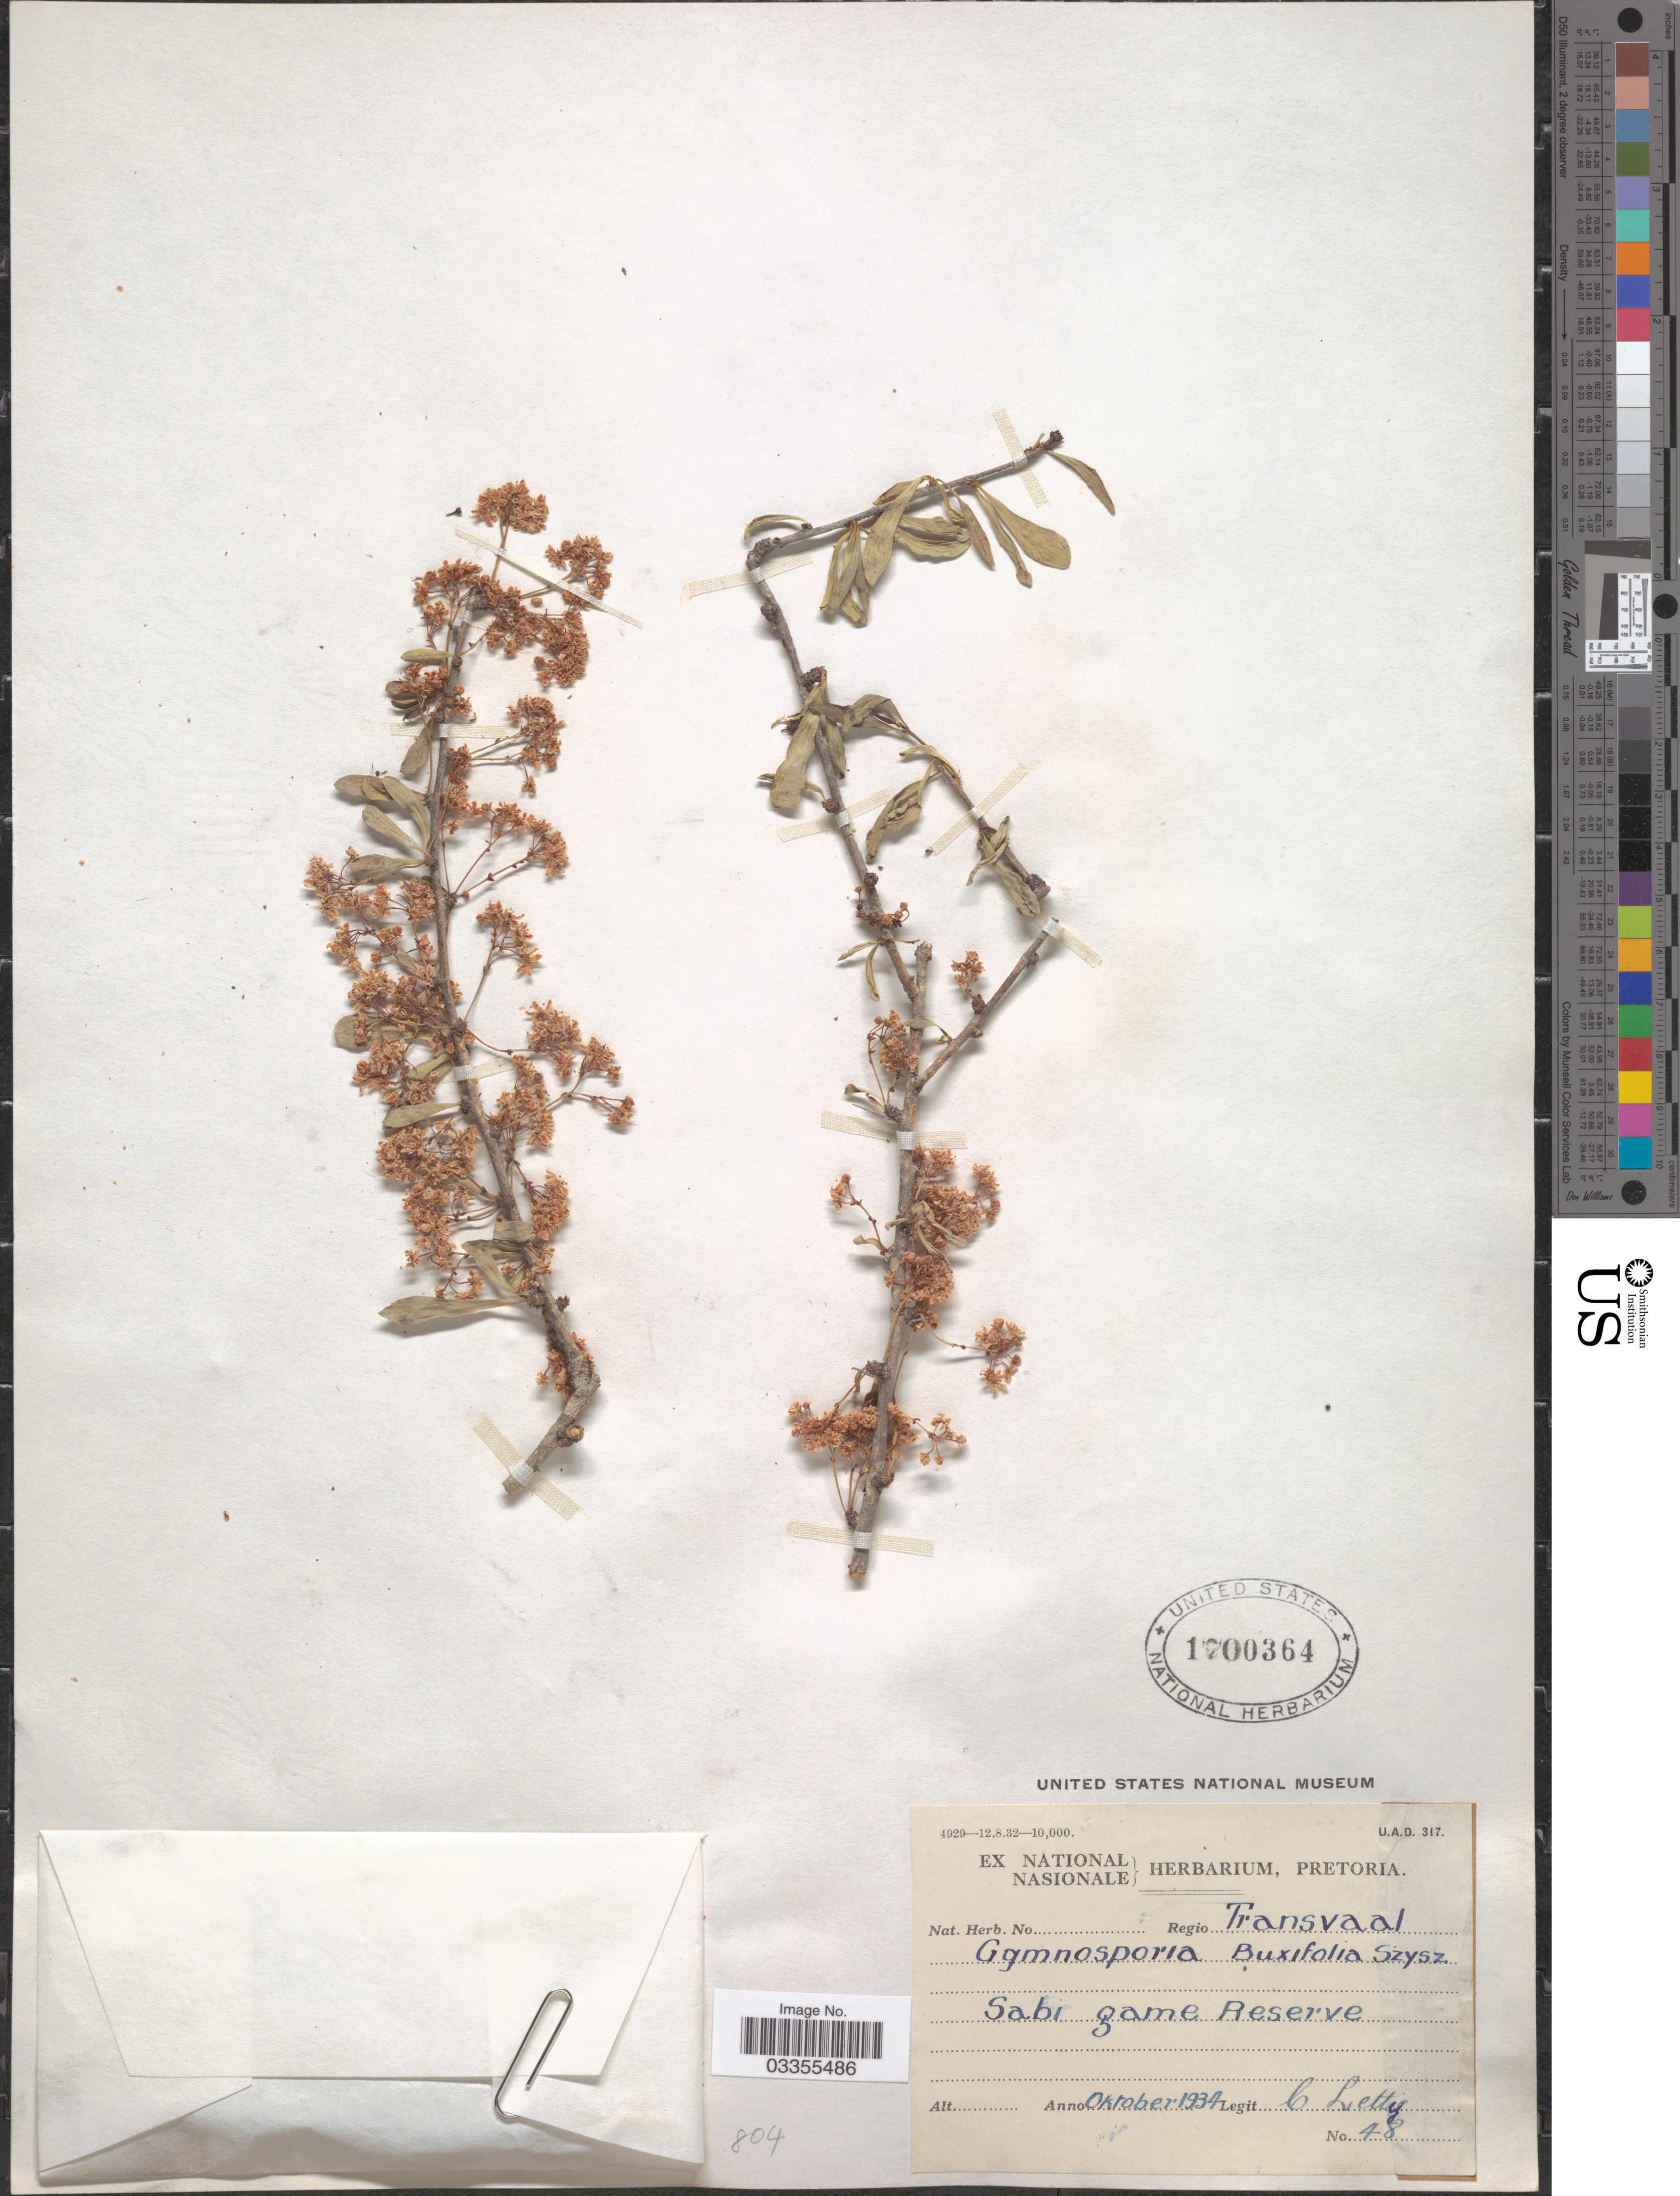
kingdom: Plantae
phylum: Tracheophyta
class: Magnoliopsida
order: Celastrales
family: Celastraceae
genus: Gymnosporia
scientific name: Gymnosporia buxifolia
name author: (L.) Szyszyl.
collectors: C. Letty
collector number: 48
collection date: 1934-10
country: South Africa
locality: Regio Transvaal. Sabi game Reserve.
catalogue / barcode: US 1700364